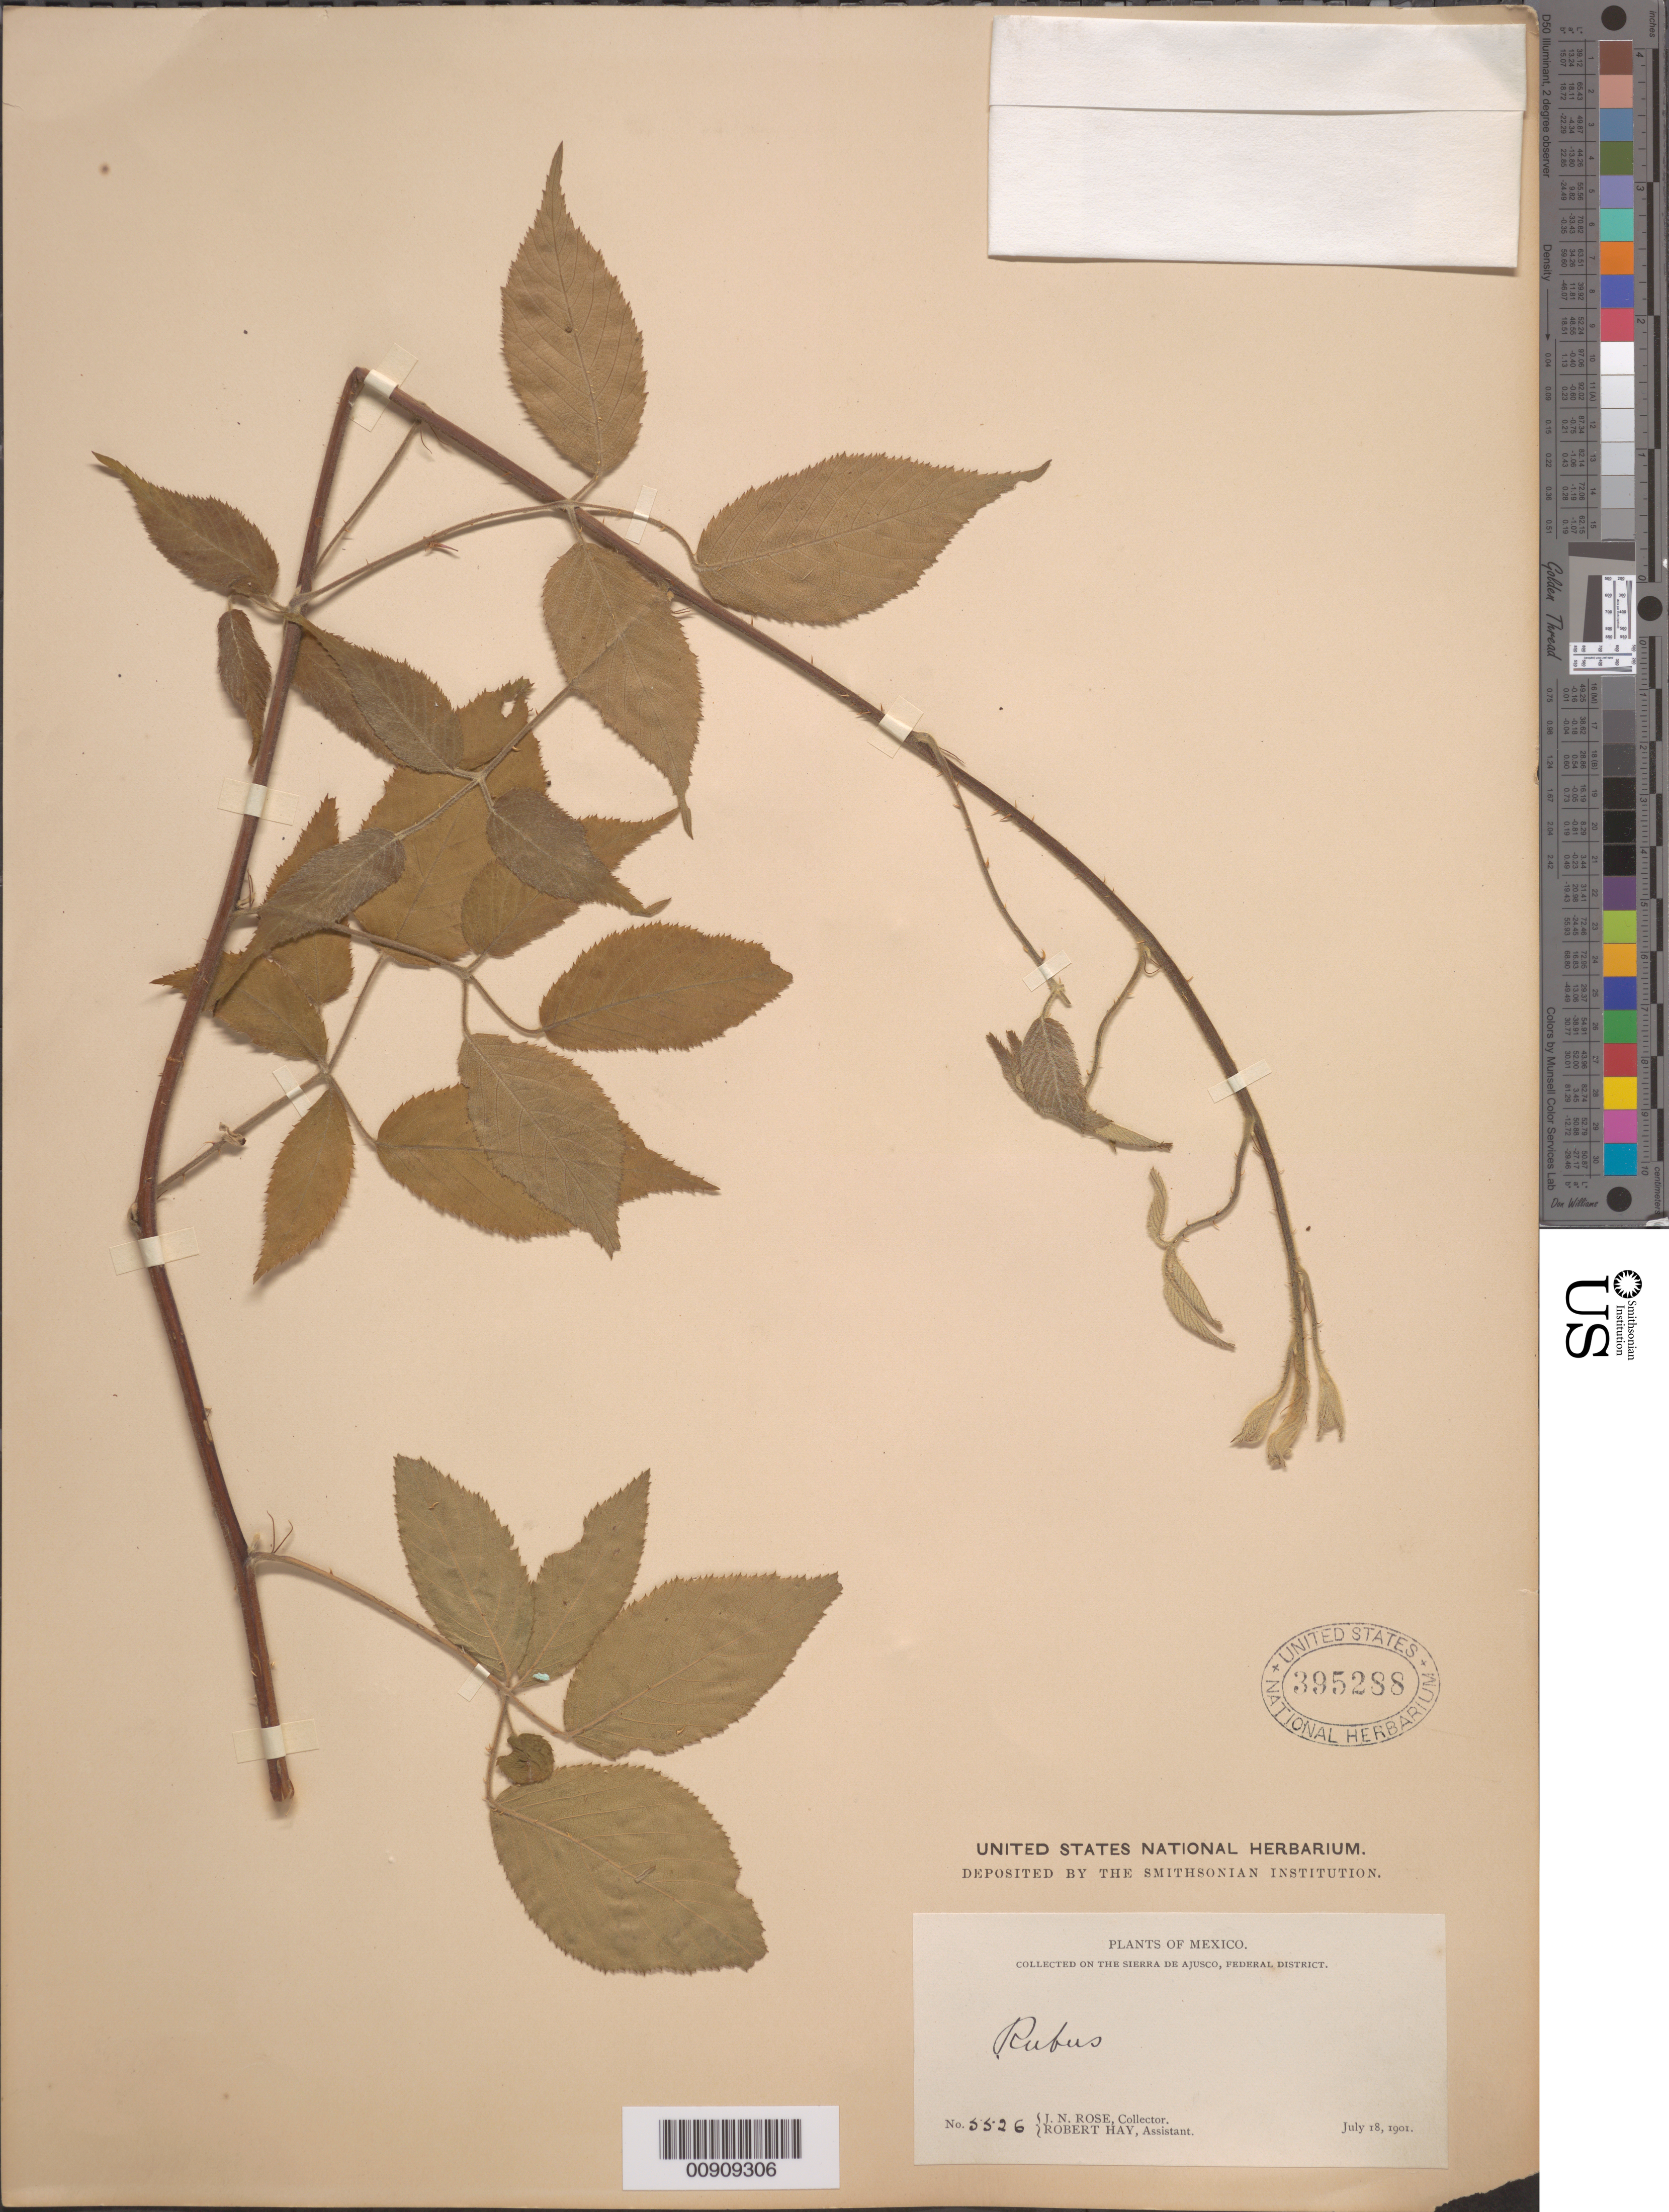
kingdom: Plantae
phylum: Tracheophyta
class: Magnoliopsida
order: Rosales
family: Rosaceae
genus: Rubus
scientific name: Rubus sp.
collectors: J. N. Rose & R. Hay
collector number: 5526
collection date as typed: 18 Jul 1901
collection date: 1901-07-18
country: Mexico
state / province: Distrito Federal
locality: Sierra de Ajusco, Federal District.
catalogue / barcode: US 395288